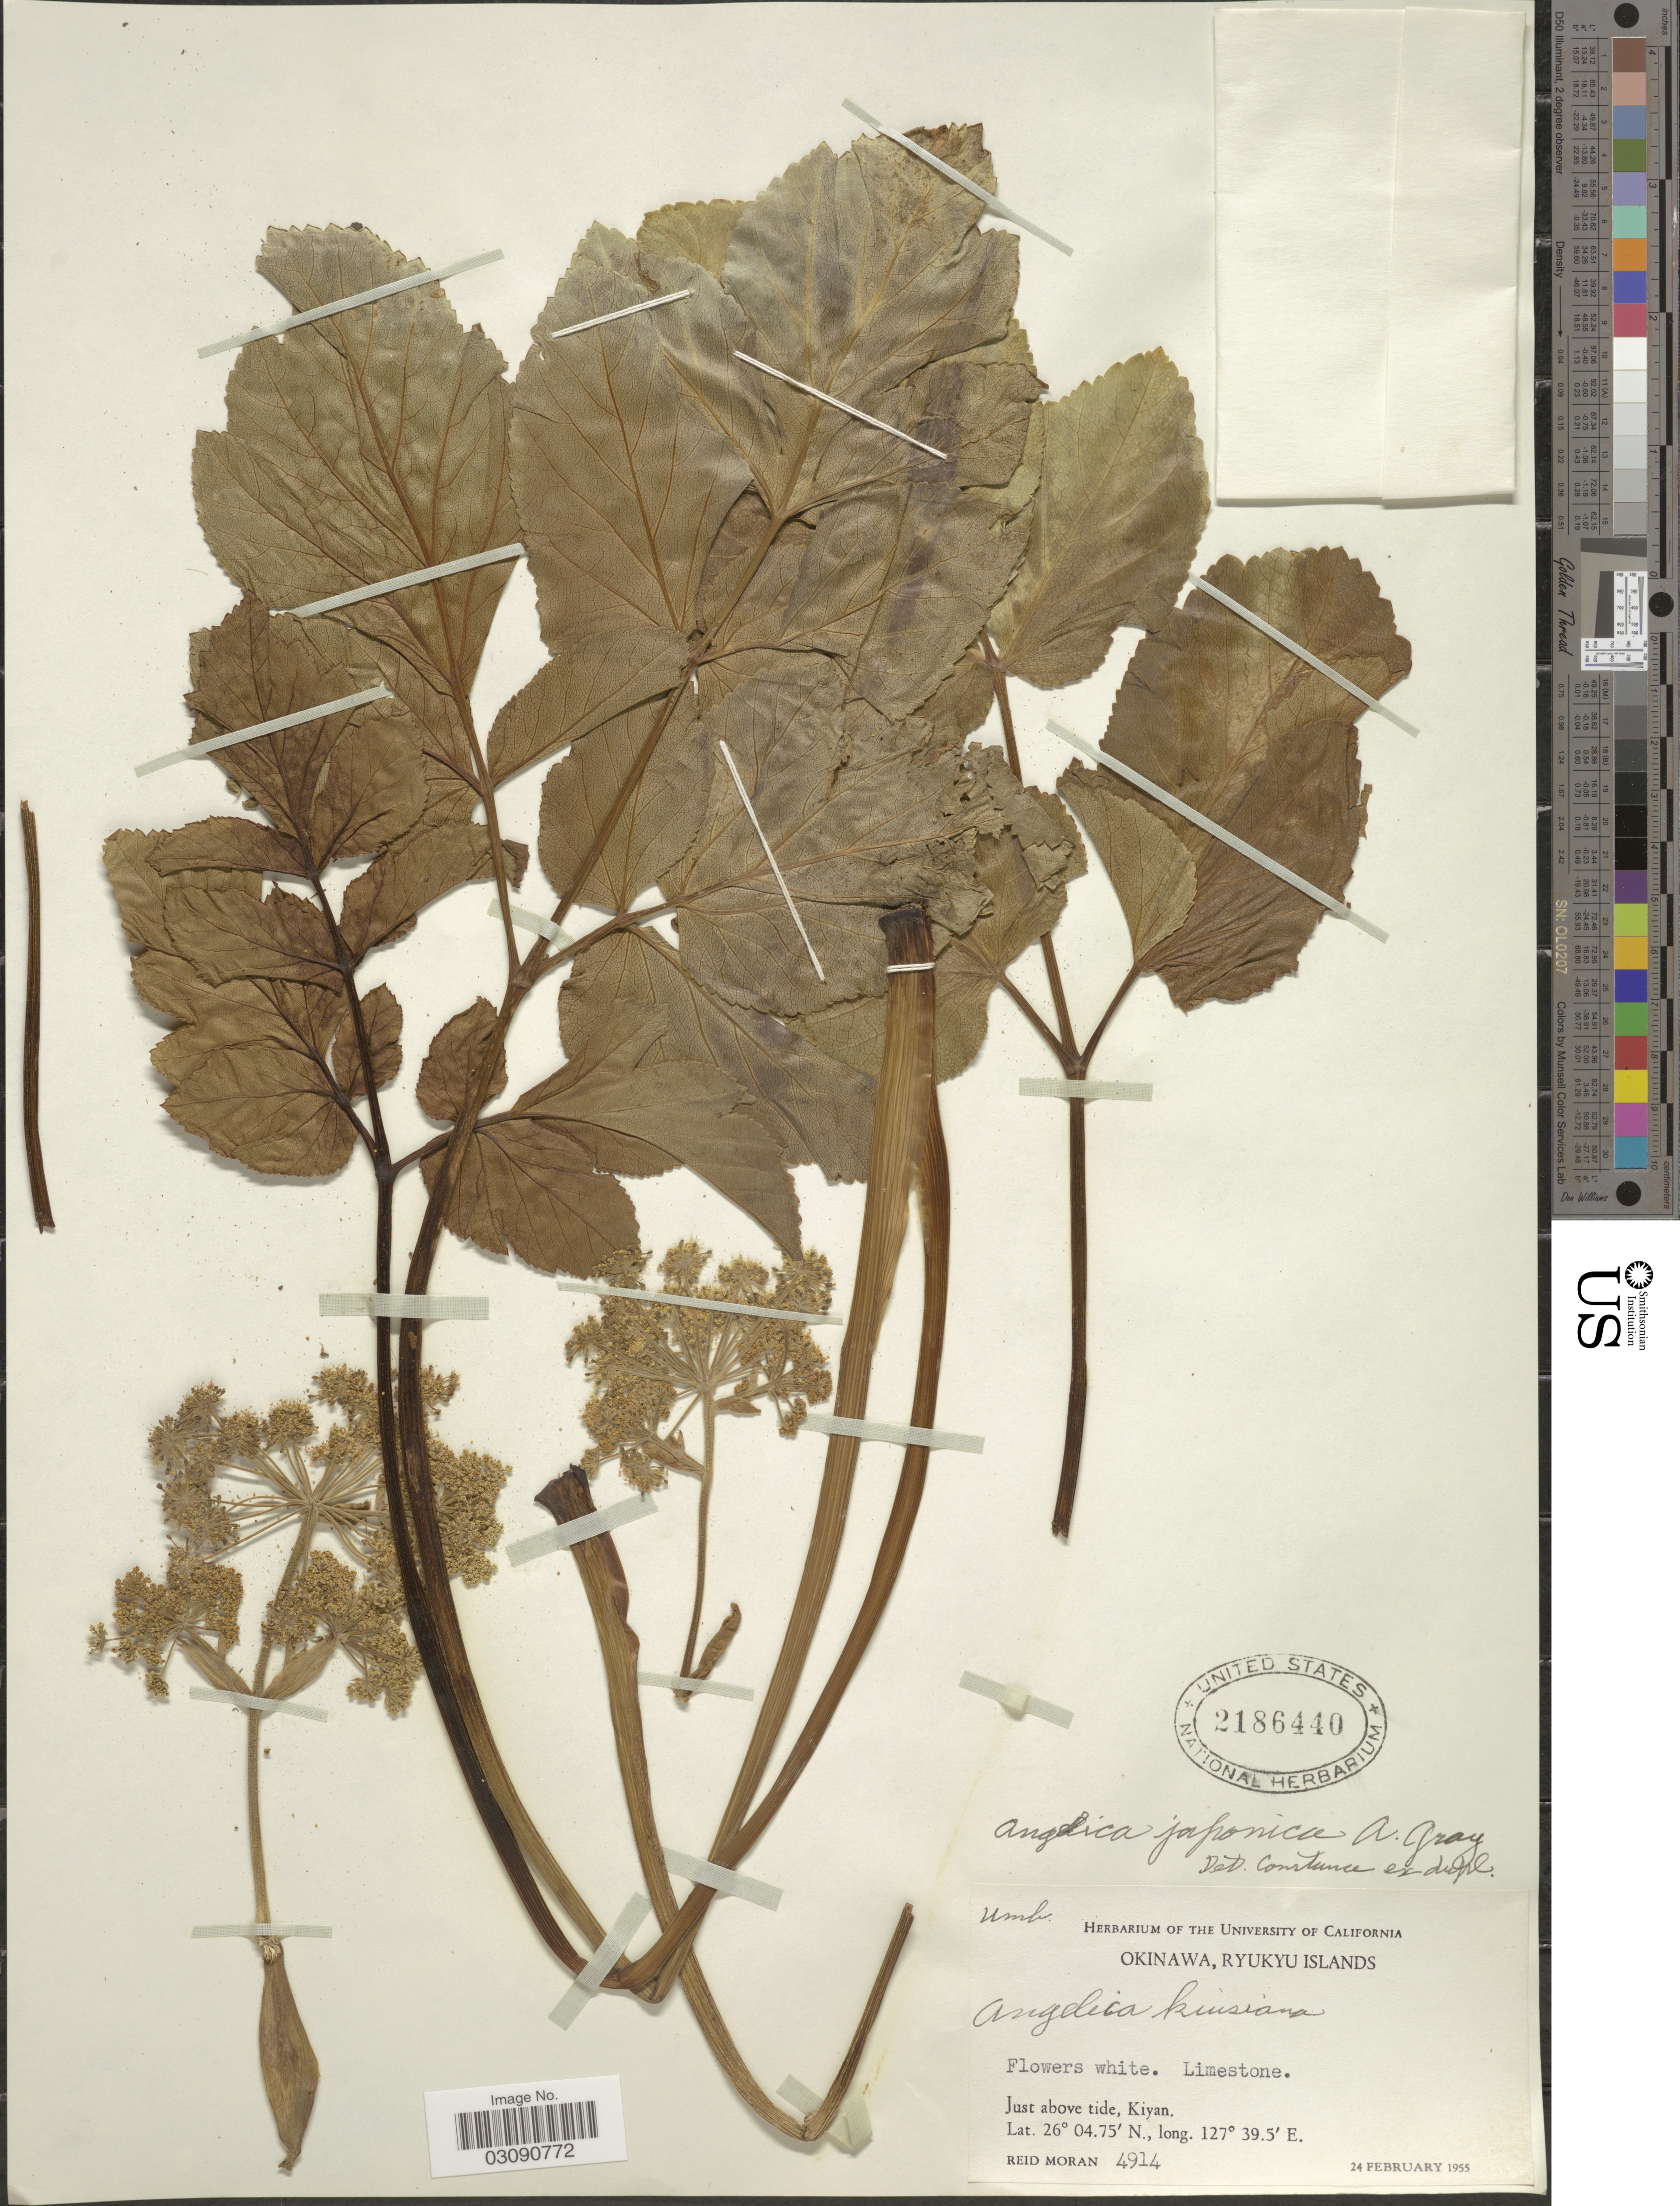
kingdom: Plantae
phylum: Tracheophyta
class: Magnoliopsida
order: Apiales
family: Apiaceae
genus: Angelica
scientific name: Angelica japonica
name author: A. Gray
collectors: R. Moran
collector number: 4914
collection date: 1955-02-24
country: Japan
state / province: Okinawa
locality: Ryukyu Islands, Just above tide, Kiyan.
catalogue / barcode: US 2186440